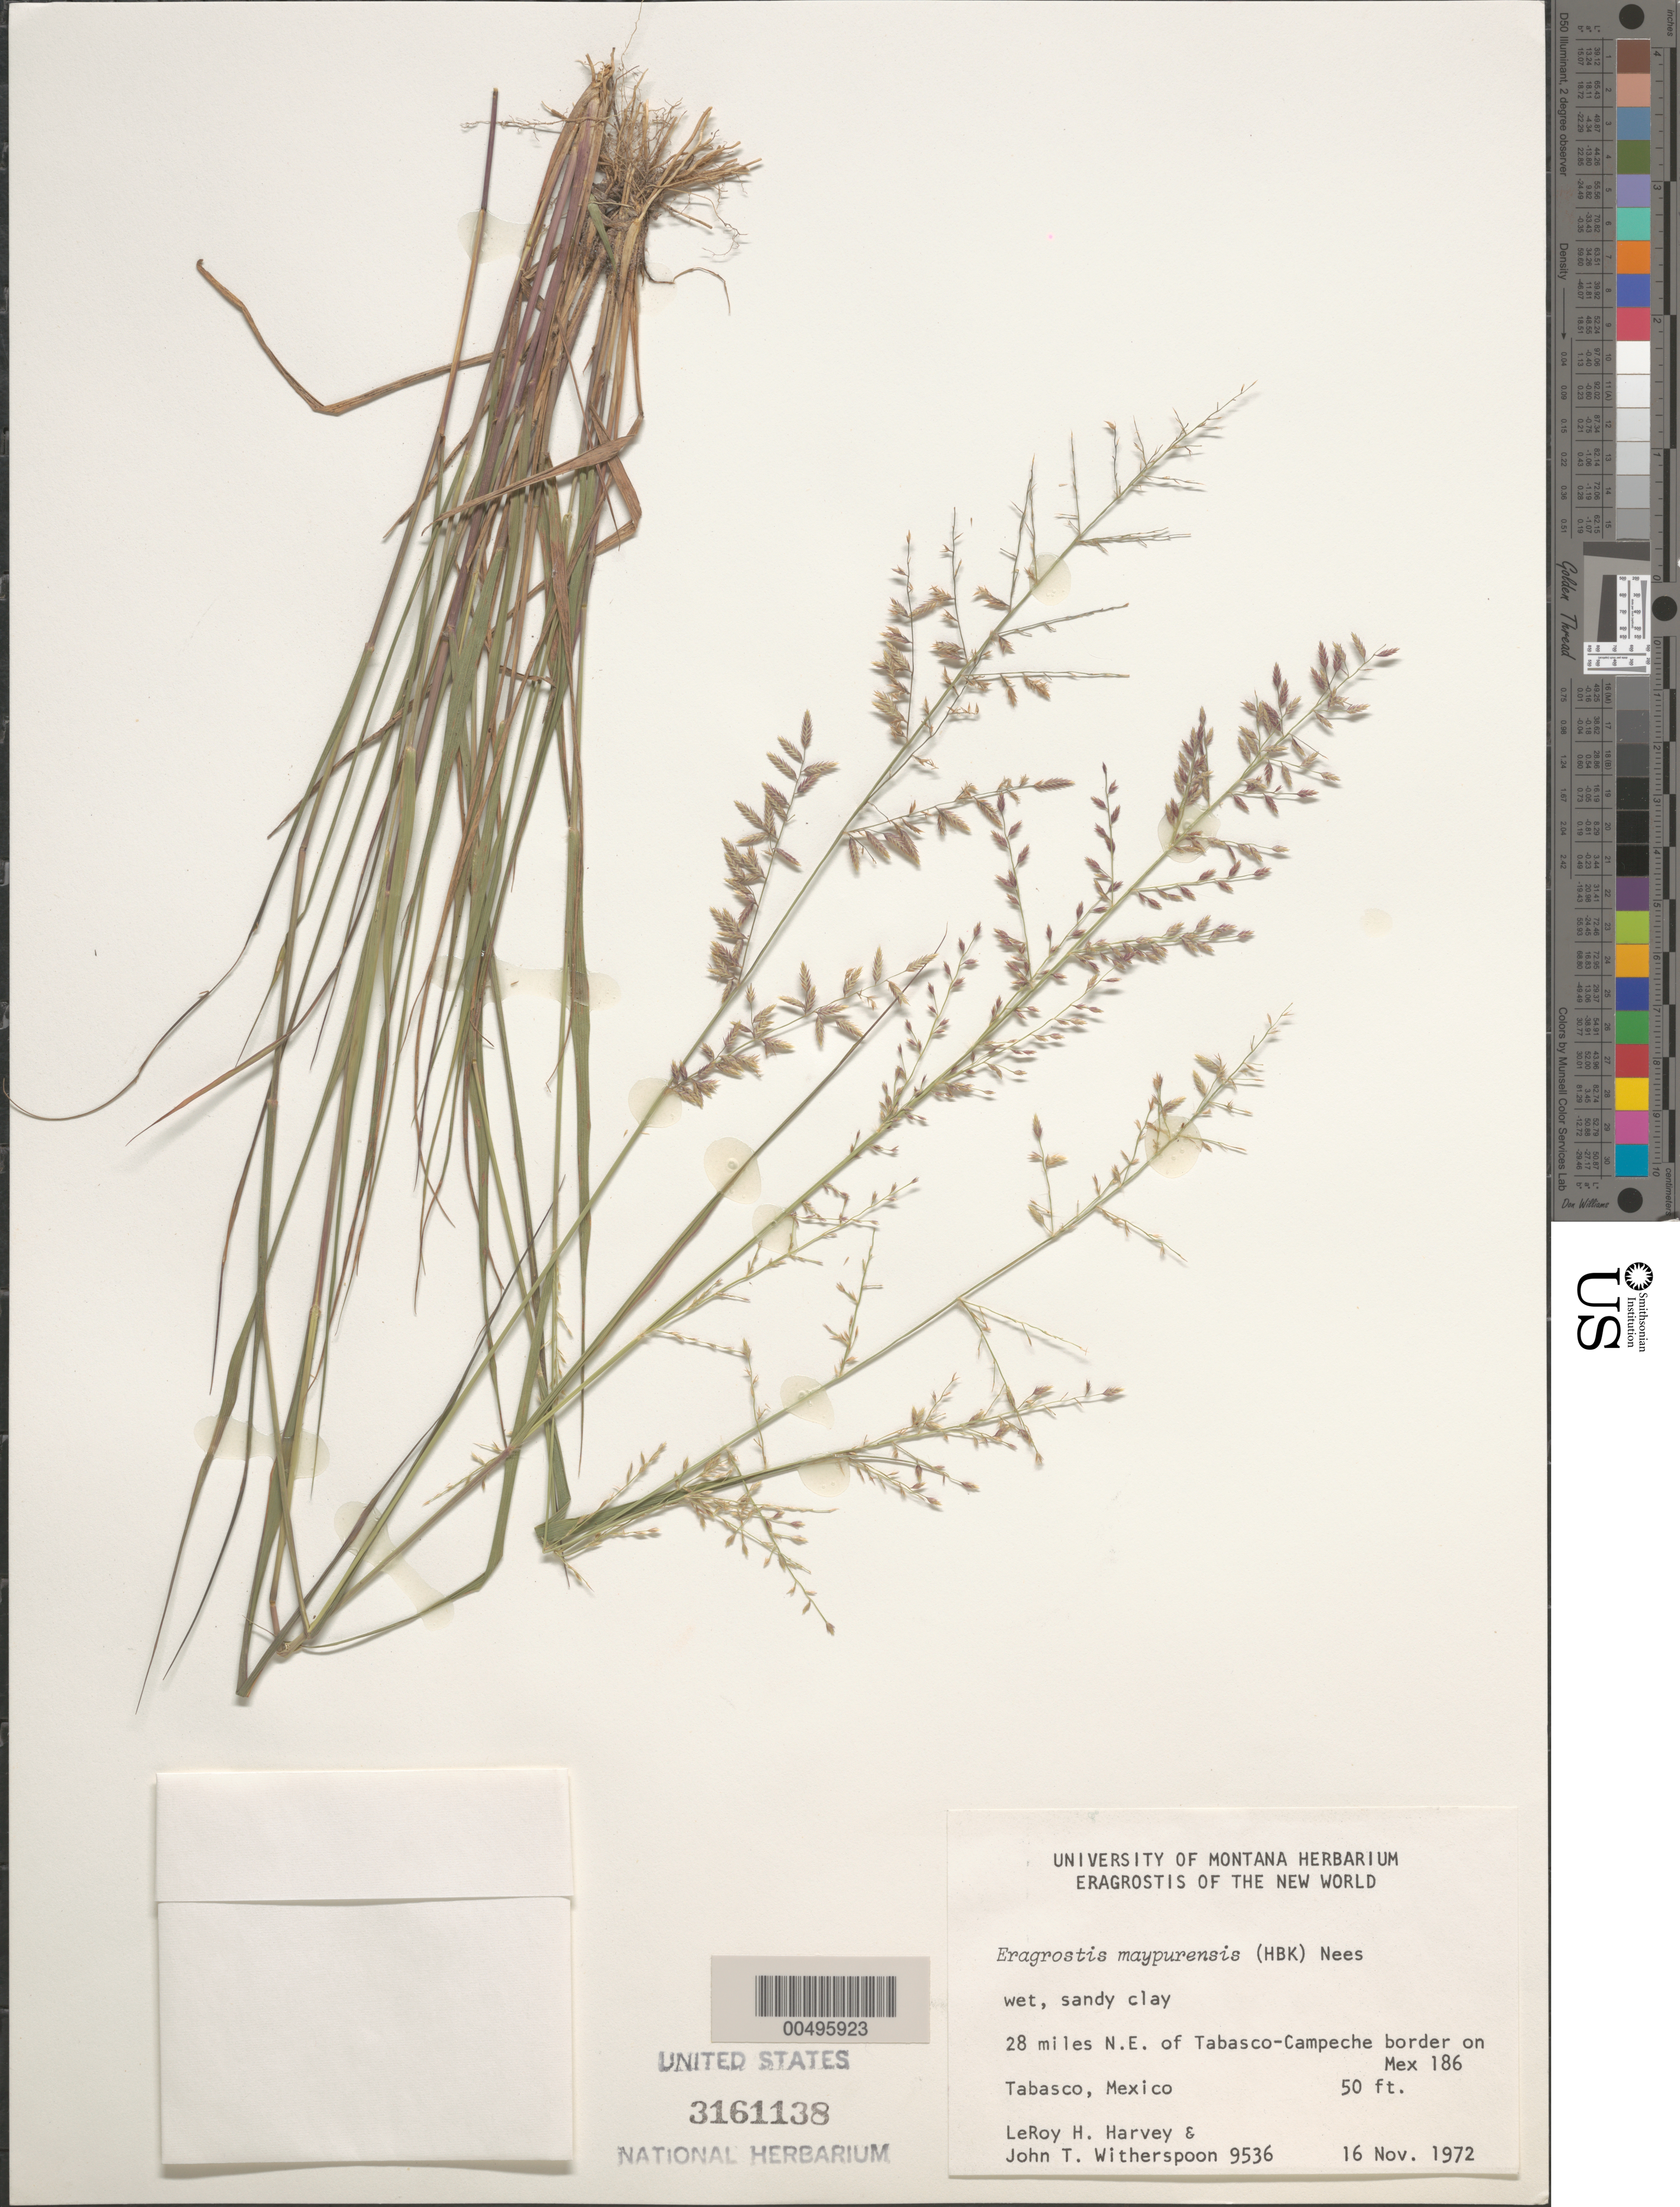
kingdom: Plantae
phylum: Tracheophyta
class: Liliopsida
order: Poales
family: Poaceae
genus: Eragrostis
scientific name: Eragrostis maypurensis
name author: (Kunth) Steud.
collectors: L. H. Harvey & J. Witherspoon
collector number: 9536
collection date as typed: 16 Nov 1972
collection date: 1972-11-16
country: Mexico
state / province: Tabasco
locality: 28 mi NE of Tabasco-Campeche border on Mex 186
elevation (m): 15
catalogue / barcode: US 3161138